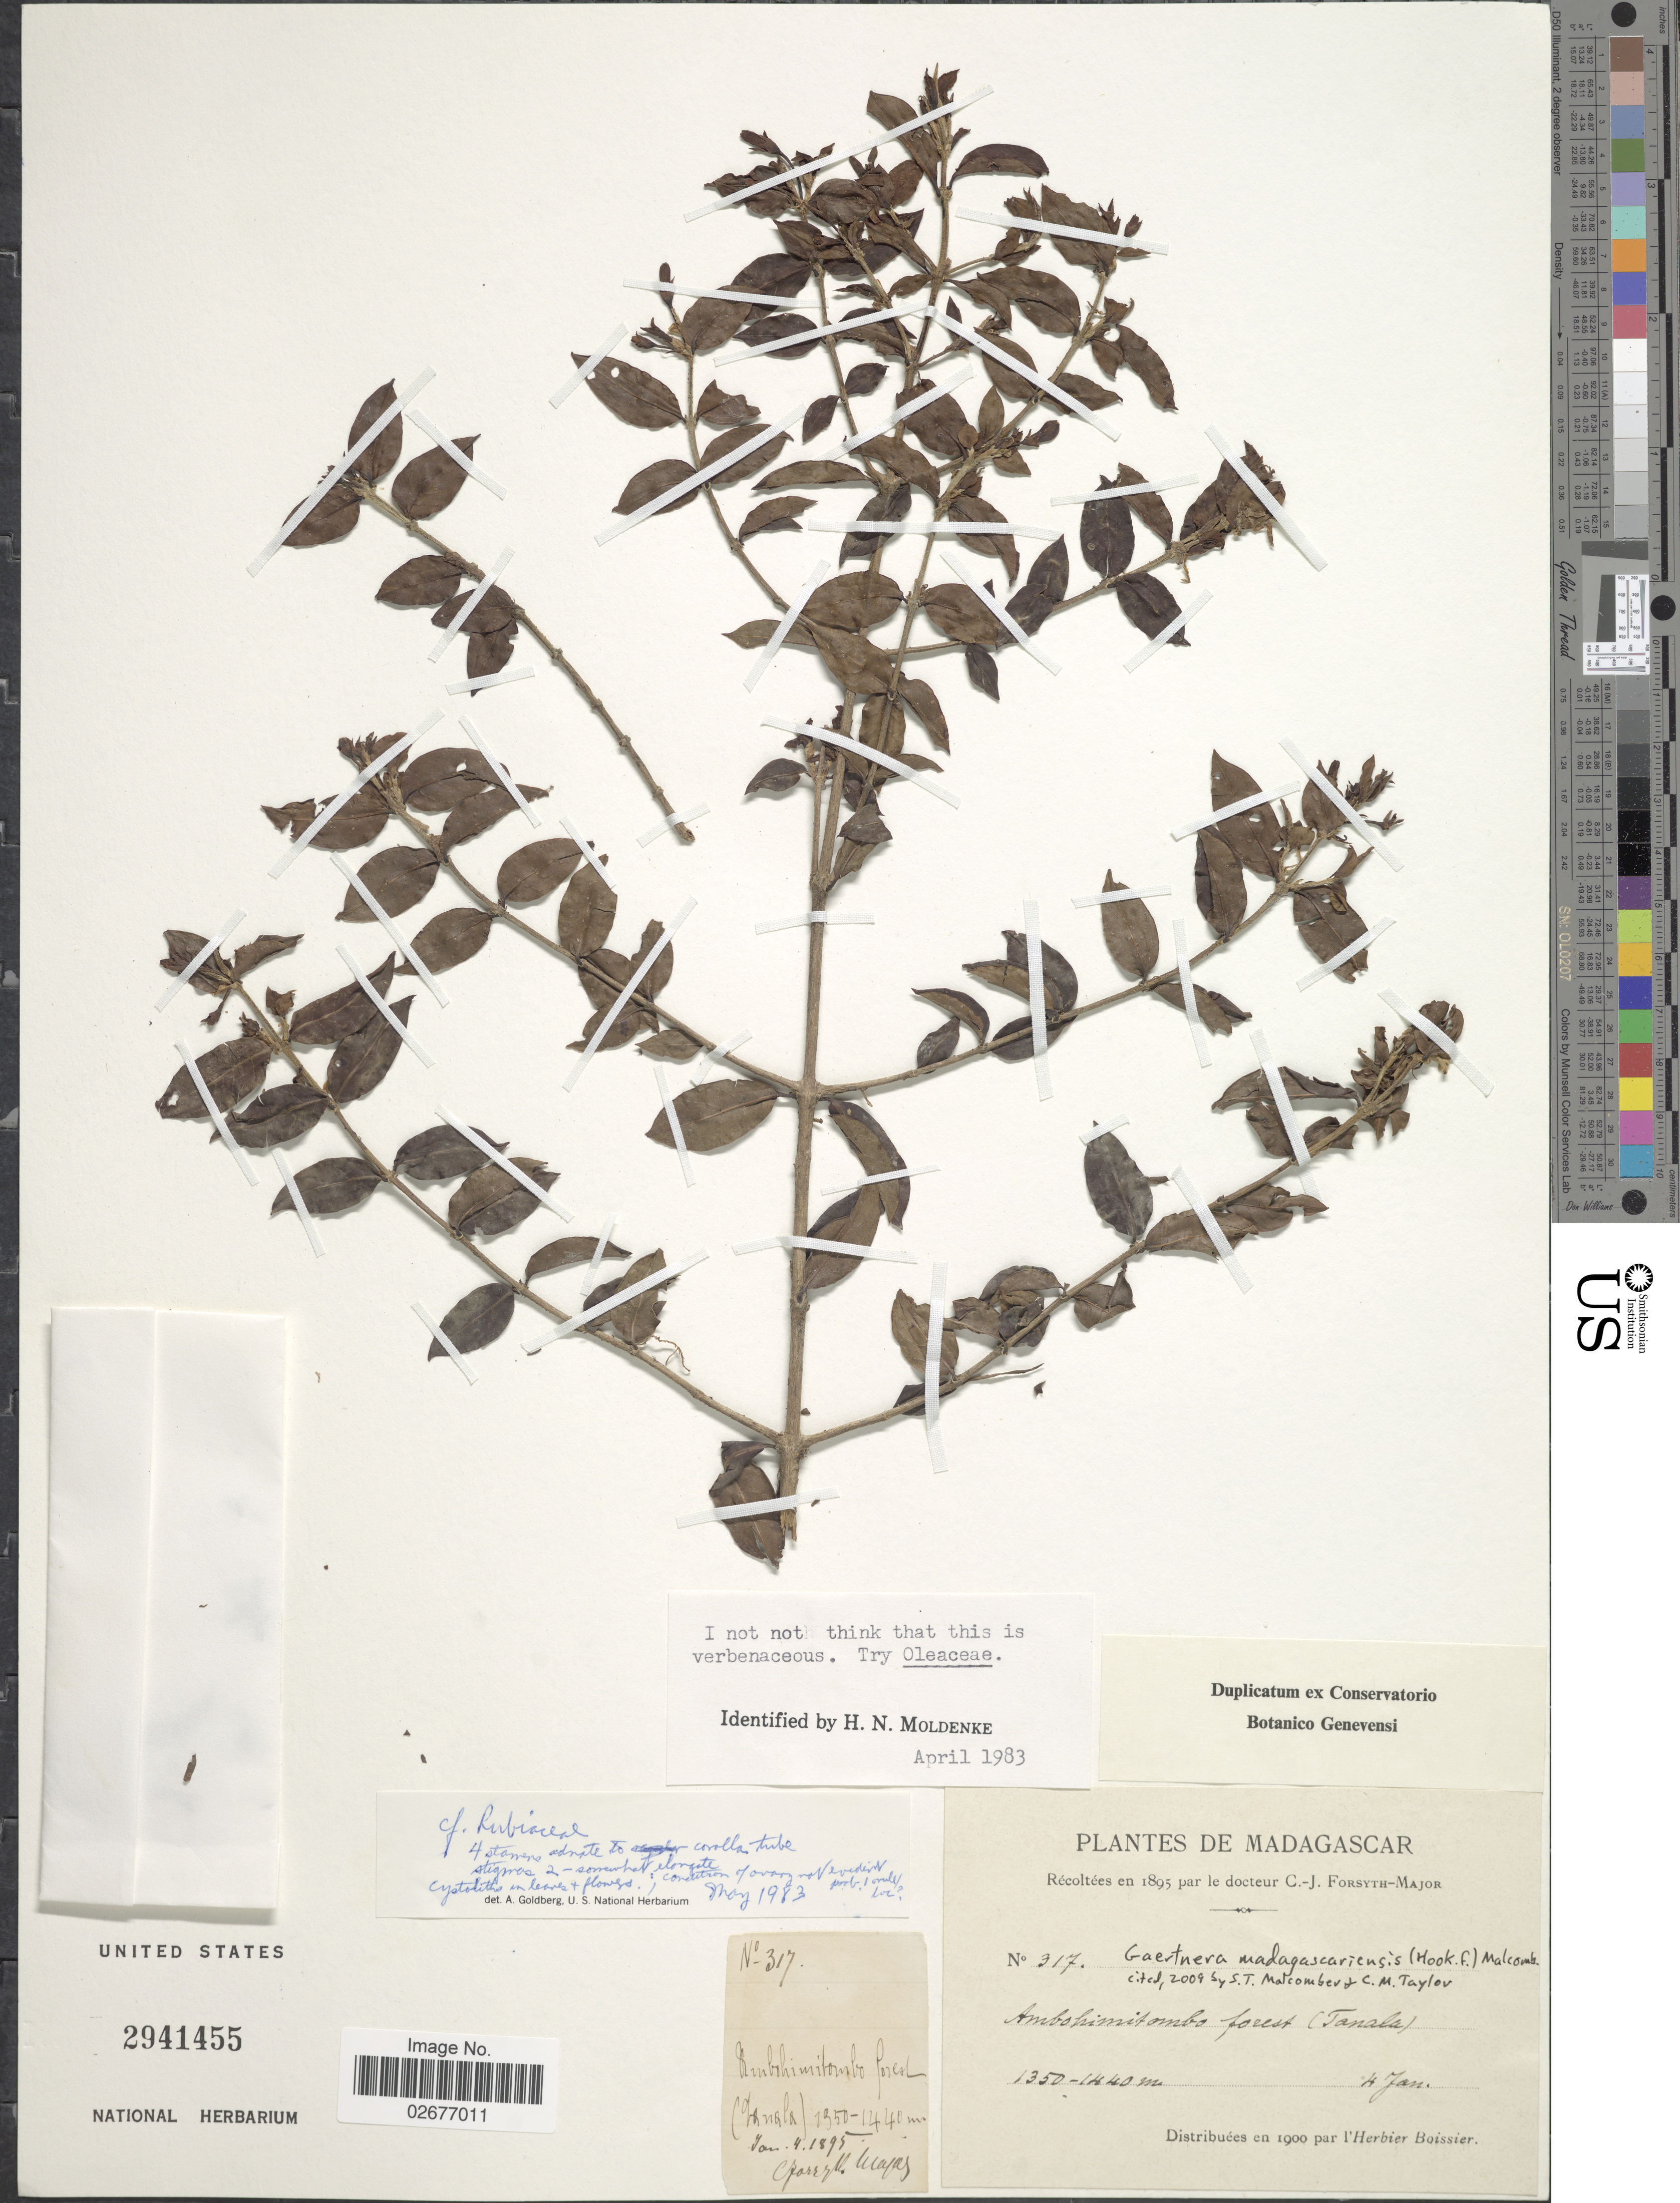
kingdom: Plantae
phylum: Tracheophyta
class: Magnoliopsida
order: Gentianales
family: Rubiaceae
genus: Gaertnera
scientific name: Gaertnera madagascariensis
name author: (Hook. f.) Malcomber & A.P. Davis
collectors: C. I. Forsyth-Major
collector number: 317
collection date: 1895-01-04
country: Madagascar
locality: Ambohimitombo forest (Tanala)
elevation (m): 1350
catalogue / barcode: US 2941455